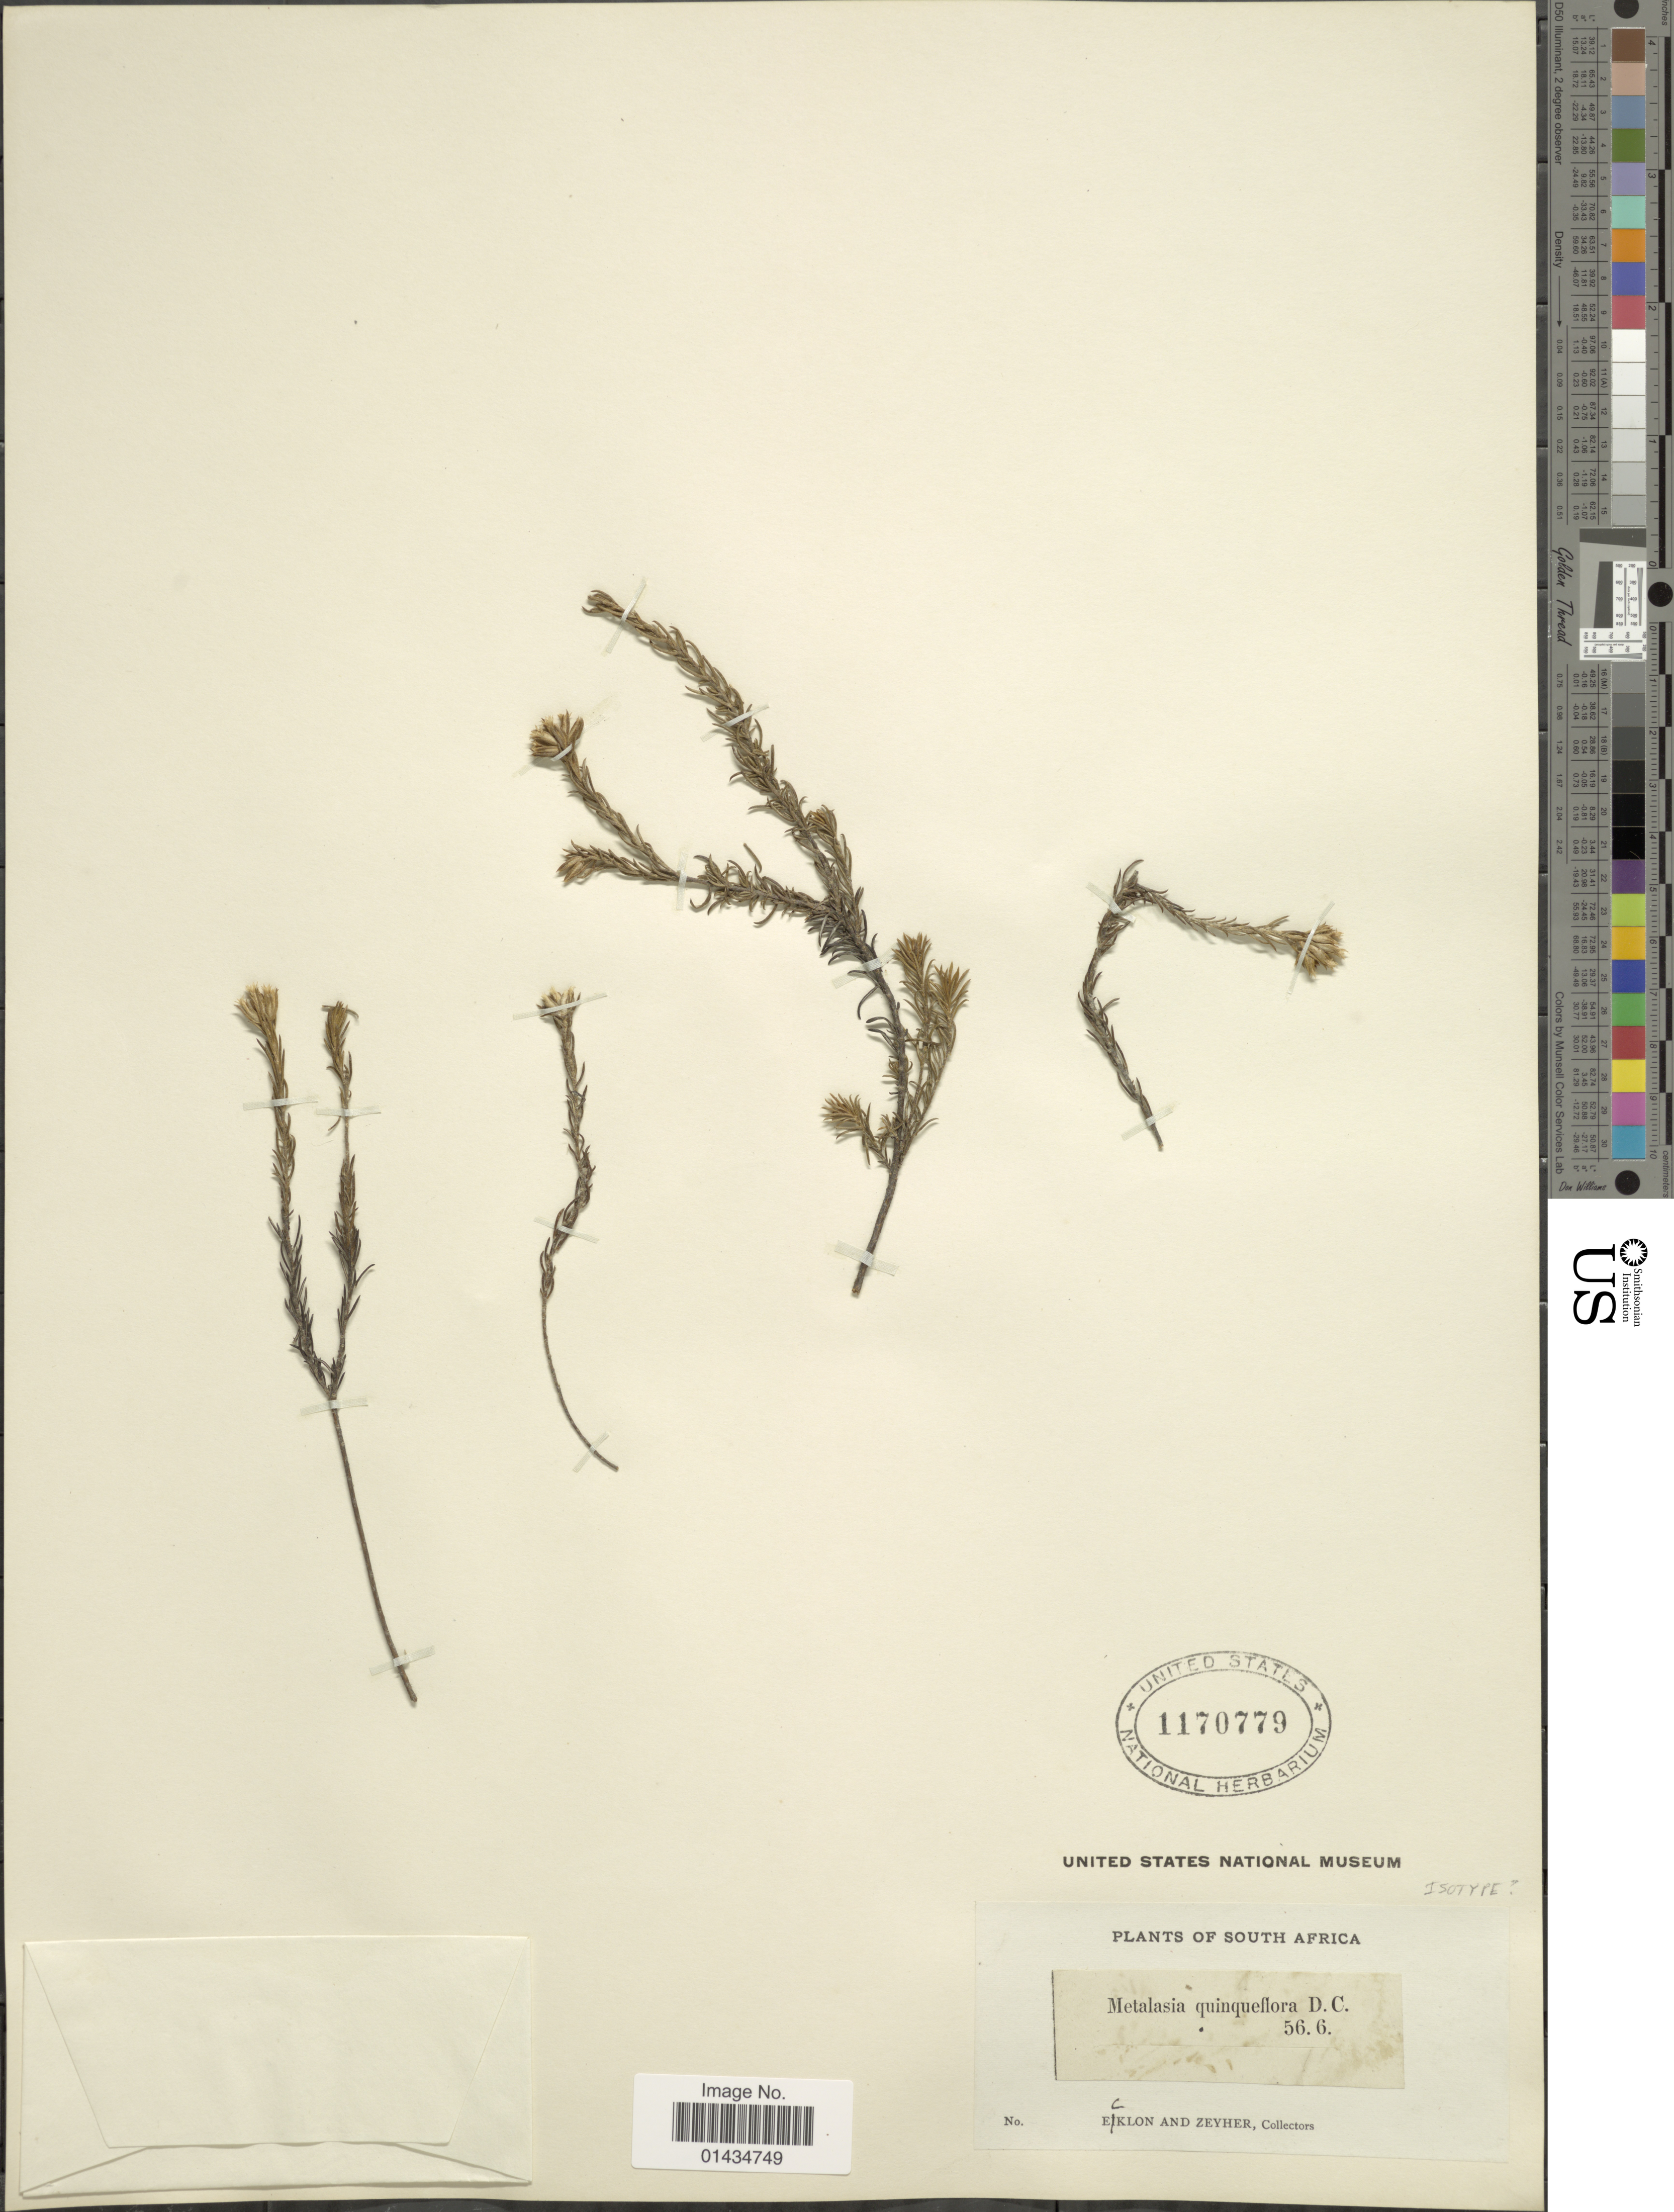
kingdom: Plantae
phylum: Tracheophyta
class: Magnoliopsida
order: Asterales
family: Asteraceae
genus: Metalasia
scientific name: Metalasia quinqueflora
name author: DC.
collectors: -. Ecklon & -. Zeyher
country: South Africa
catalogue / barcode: US 1170779